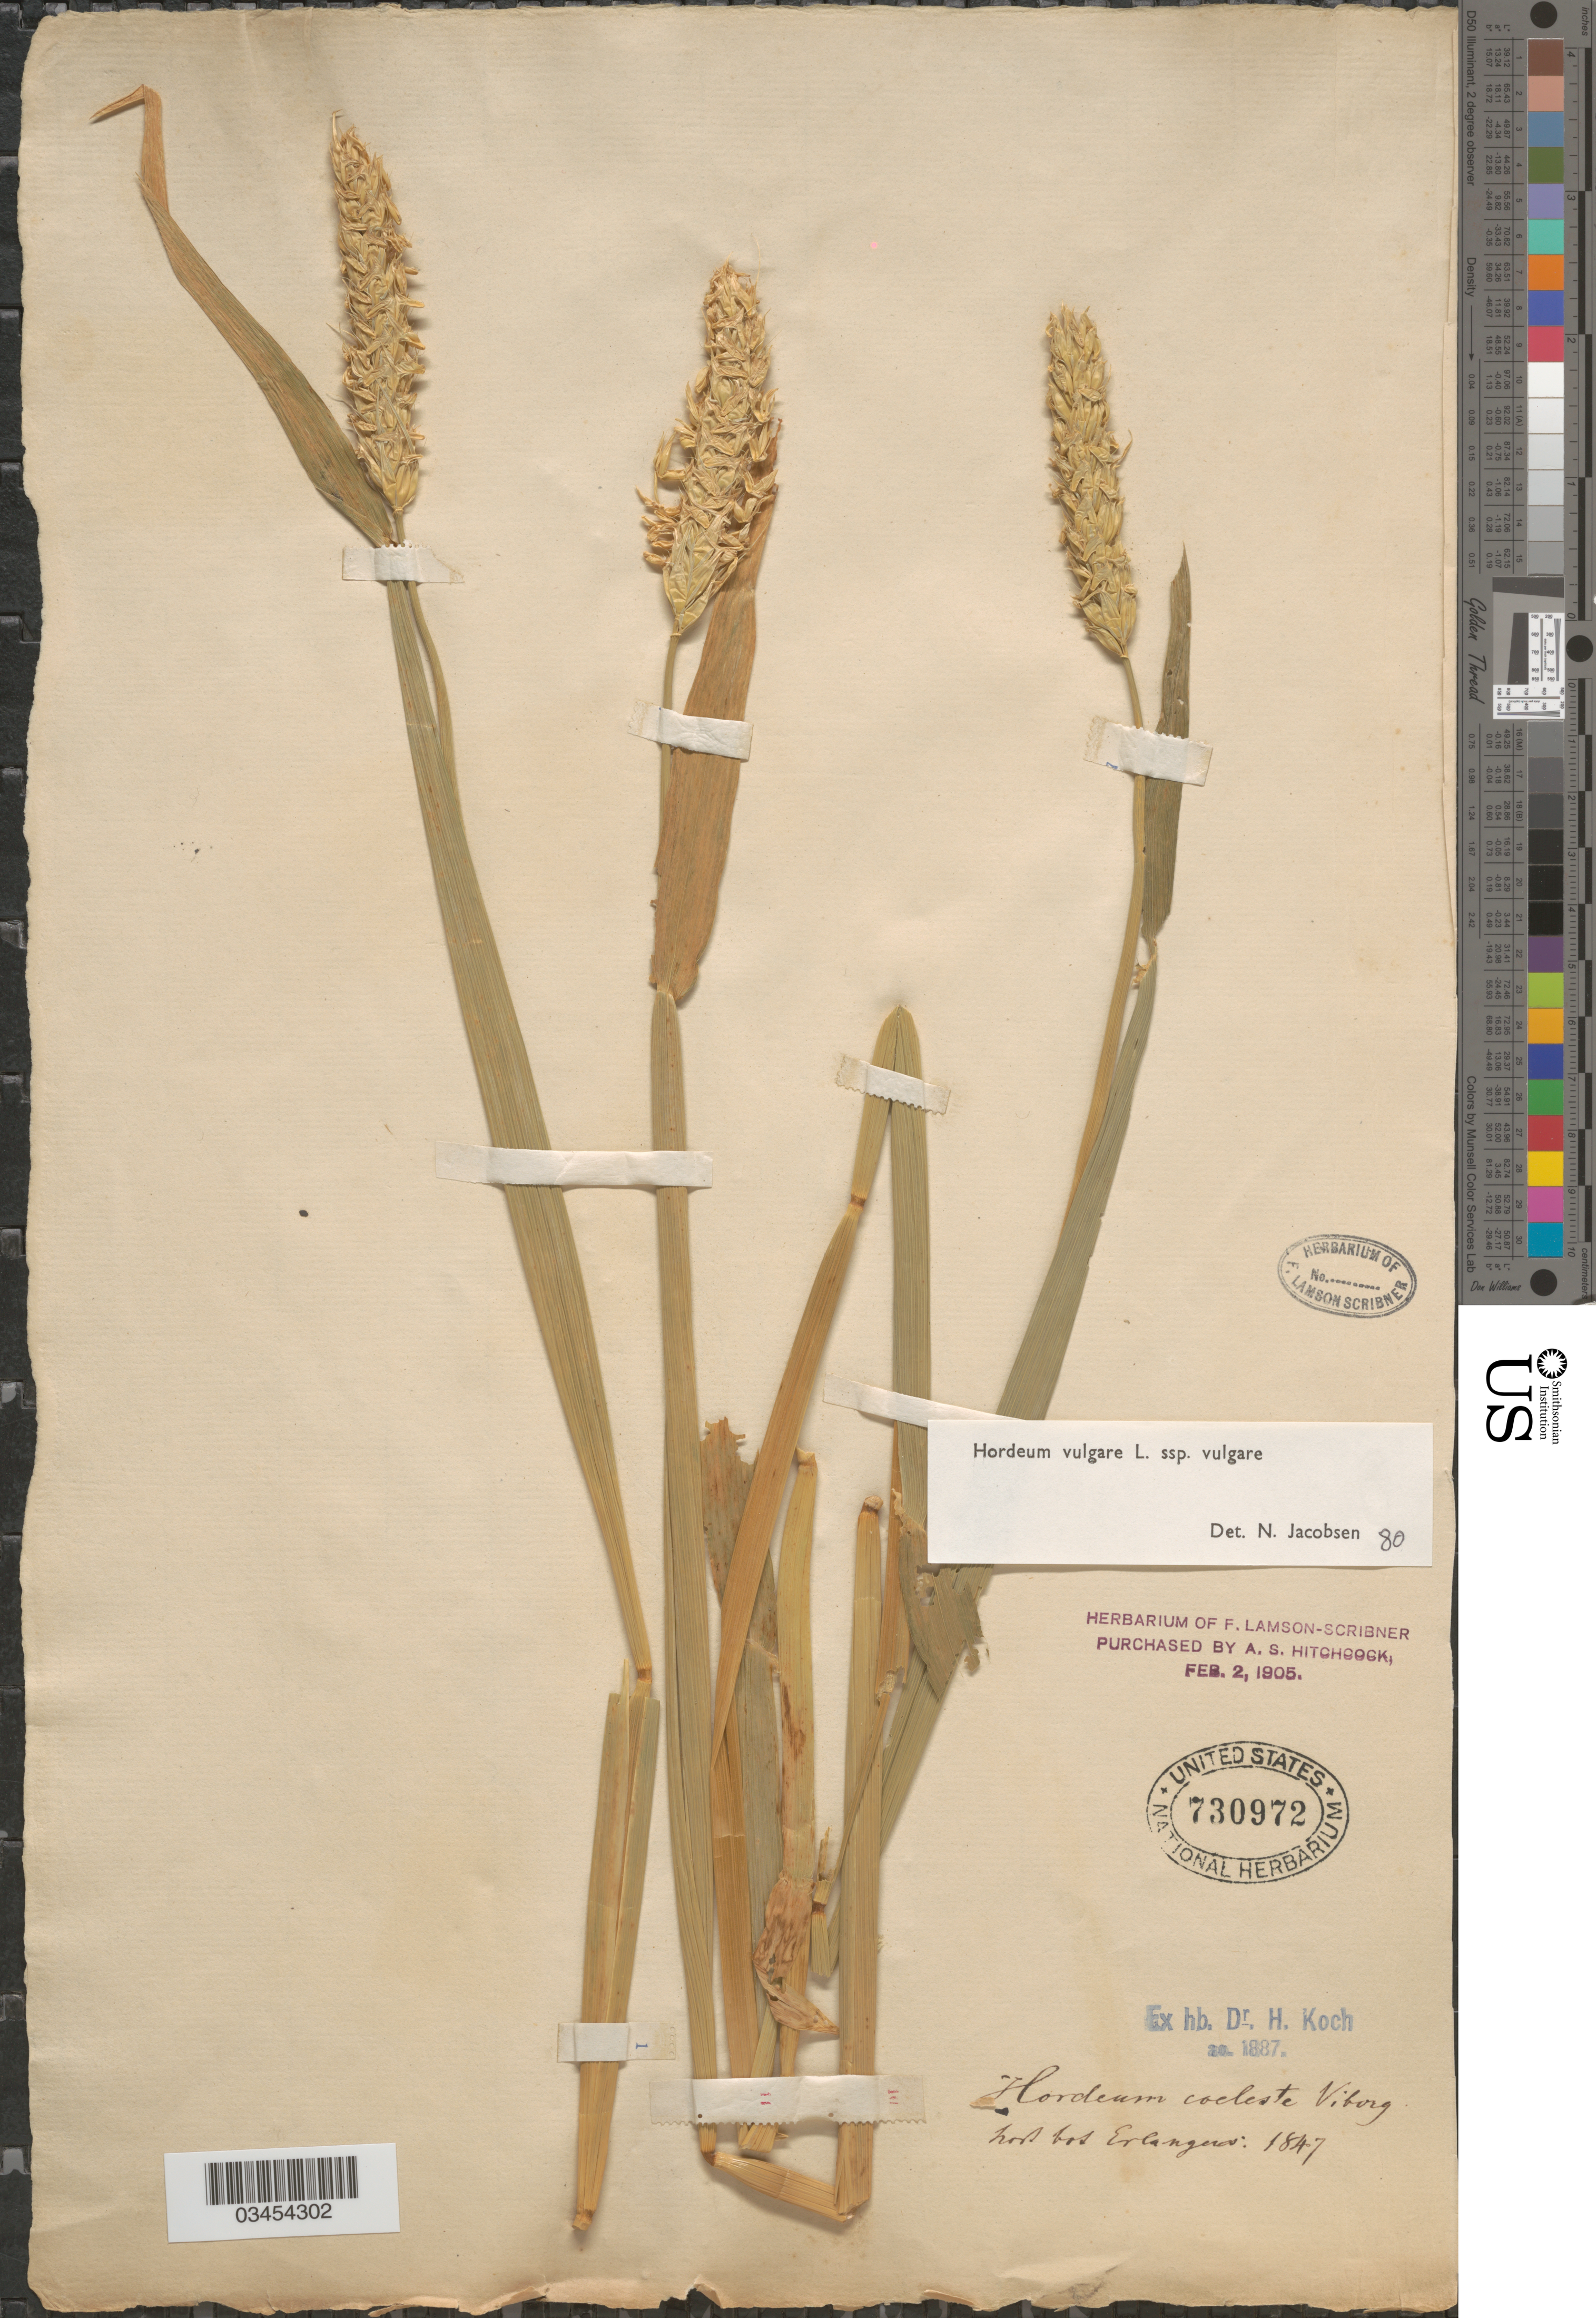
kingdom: Plantae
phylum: Tracheophyta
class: Liliopsida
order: Poales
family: Poaceae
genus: Hordeum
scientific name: Hordeum vulgare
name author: L.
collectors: Ex herb. Dr. H. Koch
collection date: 1847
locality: Hort bot Erlangens.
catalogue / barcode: US 730972